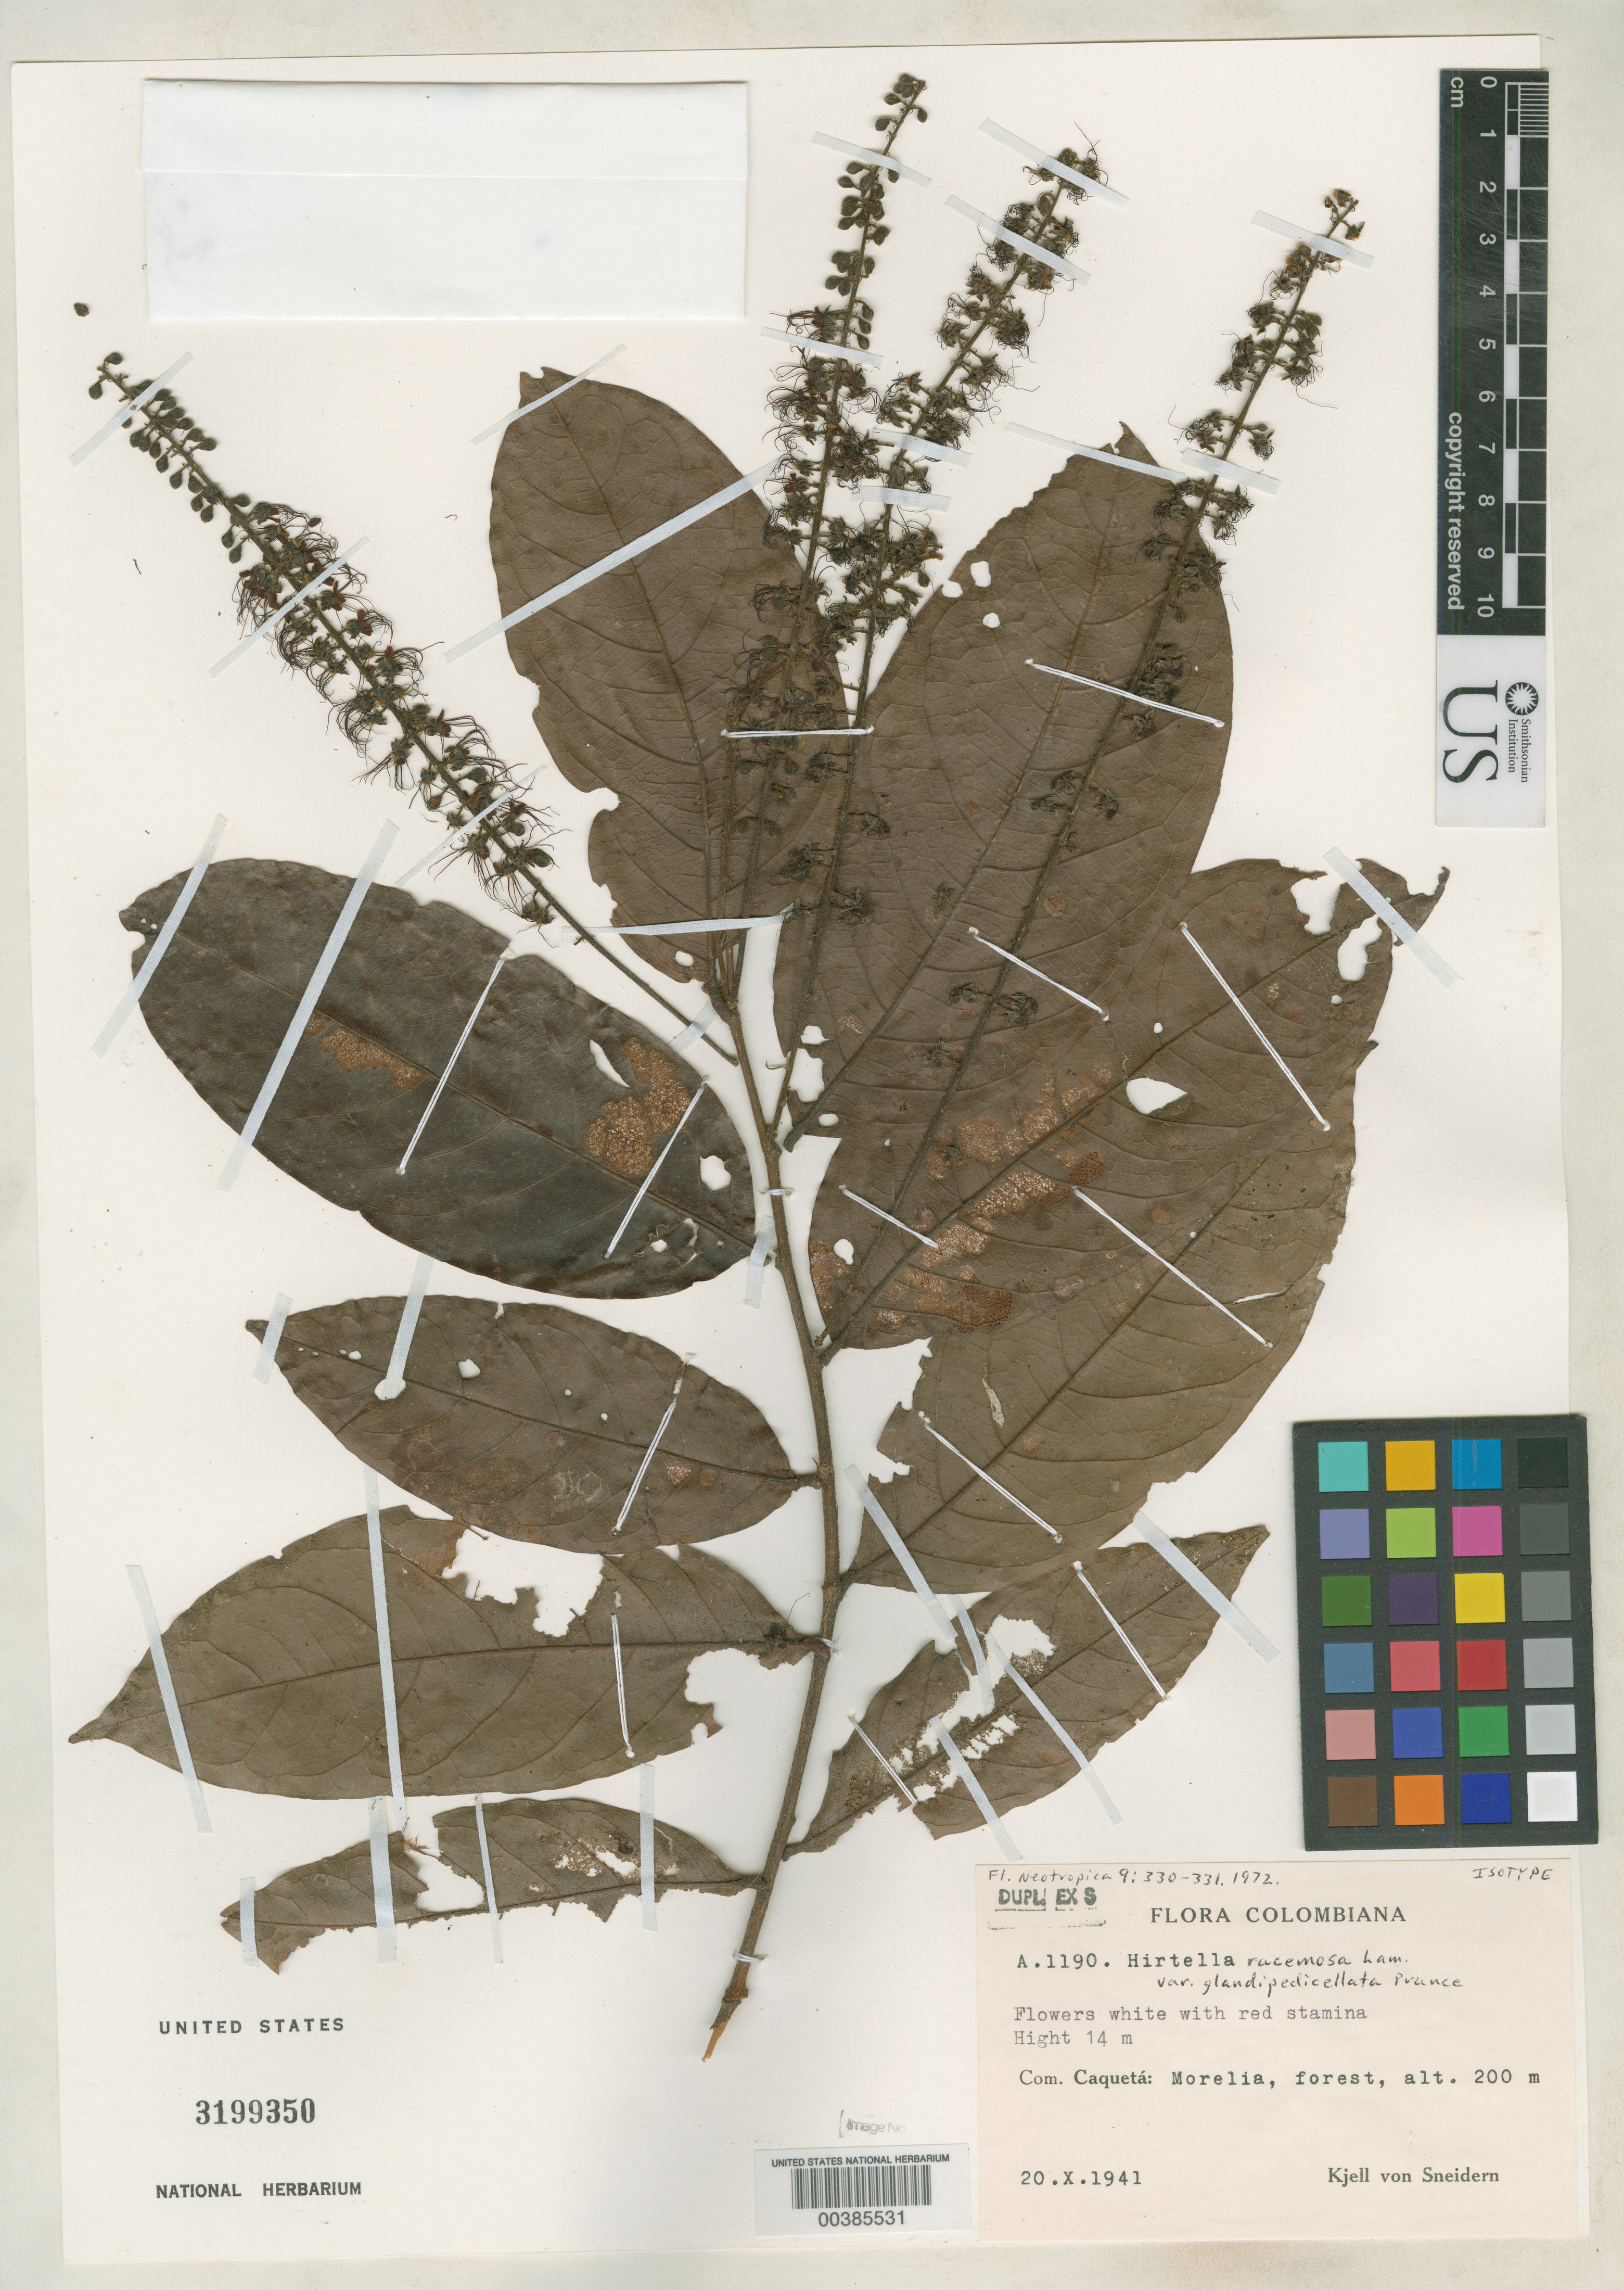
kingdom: Plantae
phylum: Tracheophyta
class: Magnoliopsida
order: Malpighiales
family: Chrysobalanaceae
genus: Hirtella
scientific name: Hirtella racemosa var. glandipedicellata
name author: Prance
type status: Isotype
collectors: K. von Sneidern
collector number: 1190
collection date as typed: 20 Dec 1941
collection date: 1941-12-20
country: Colombia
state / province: Caquetá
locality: Morelia.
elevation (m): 200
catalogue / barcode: US 3199350